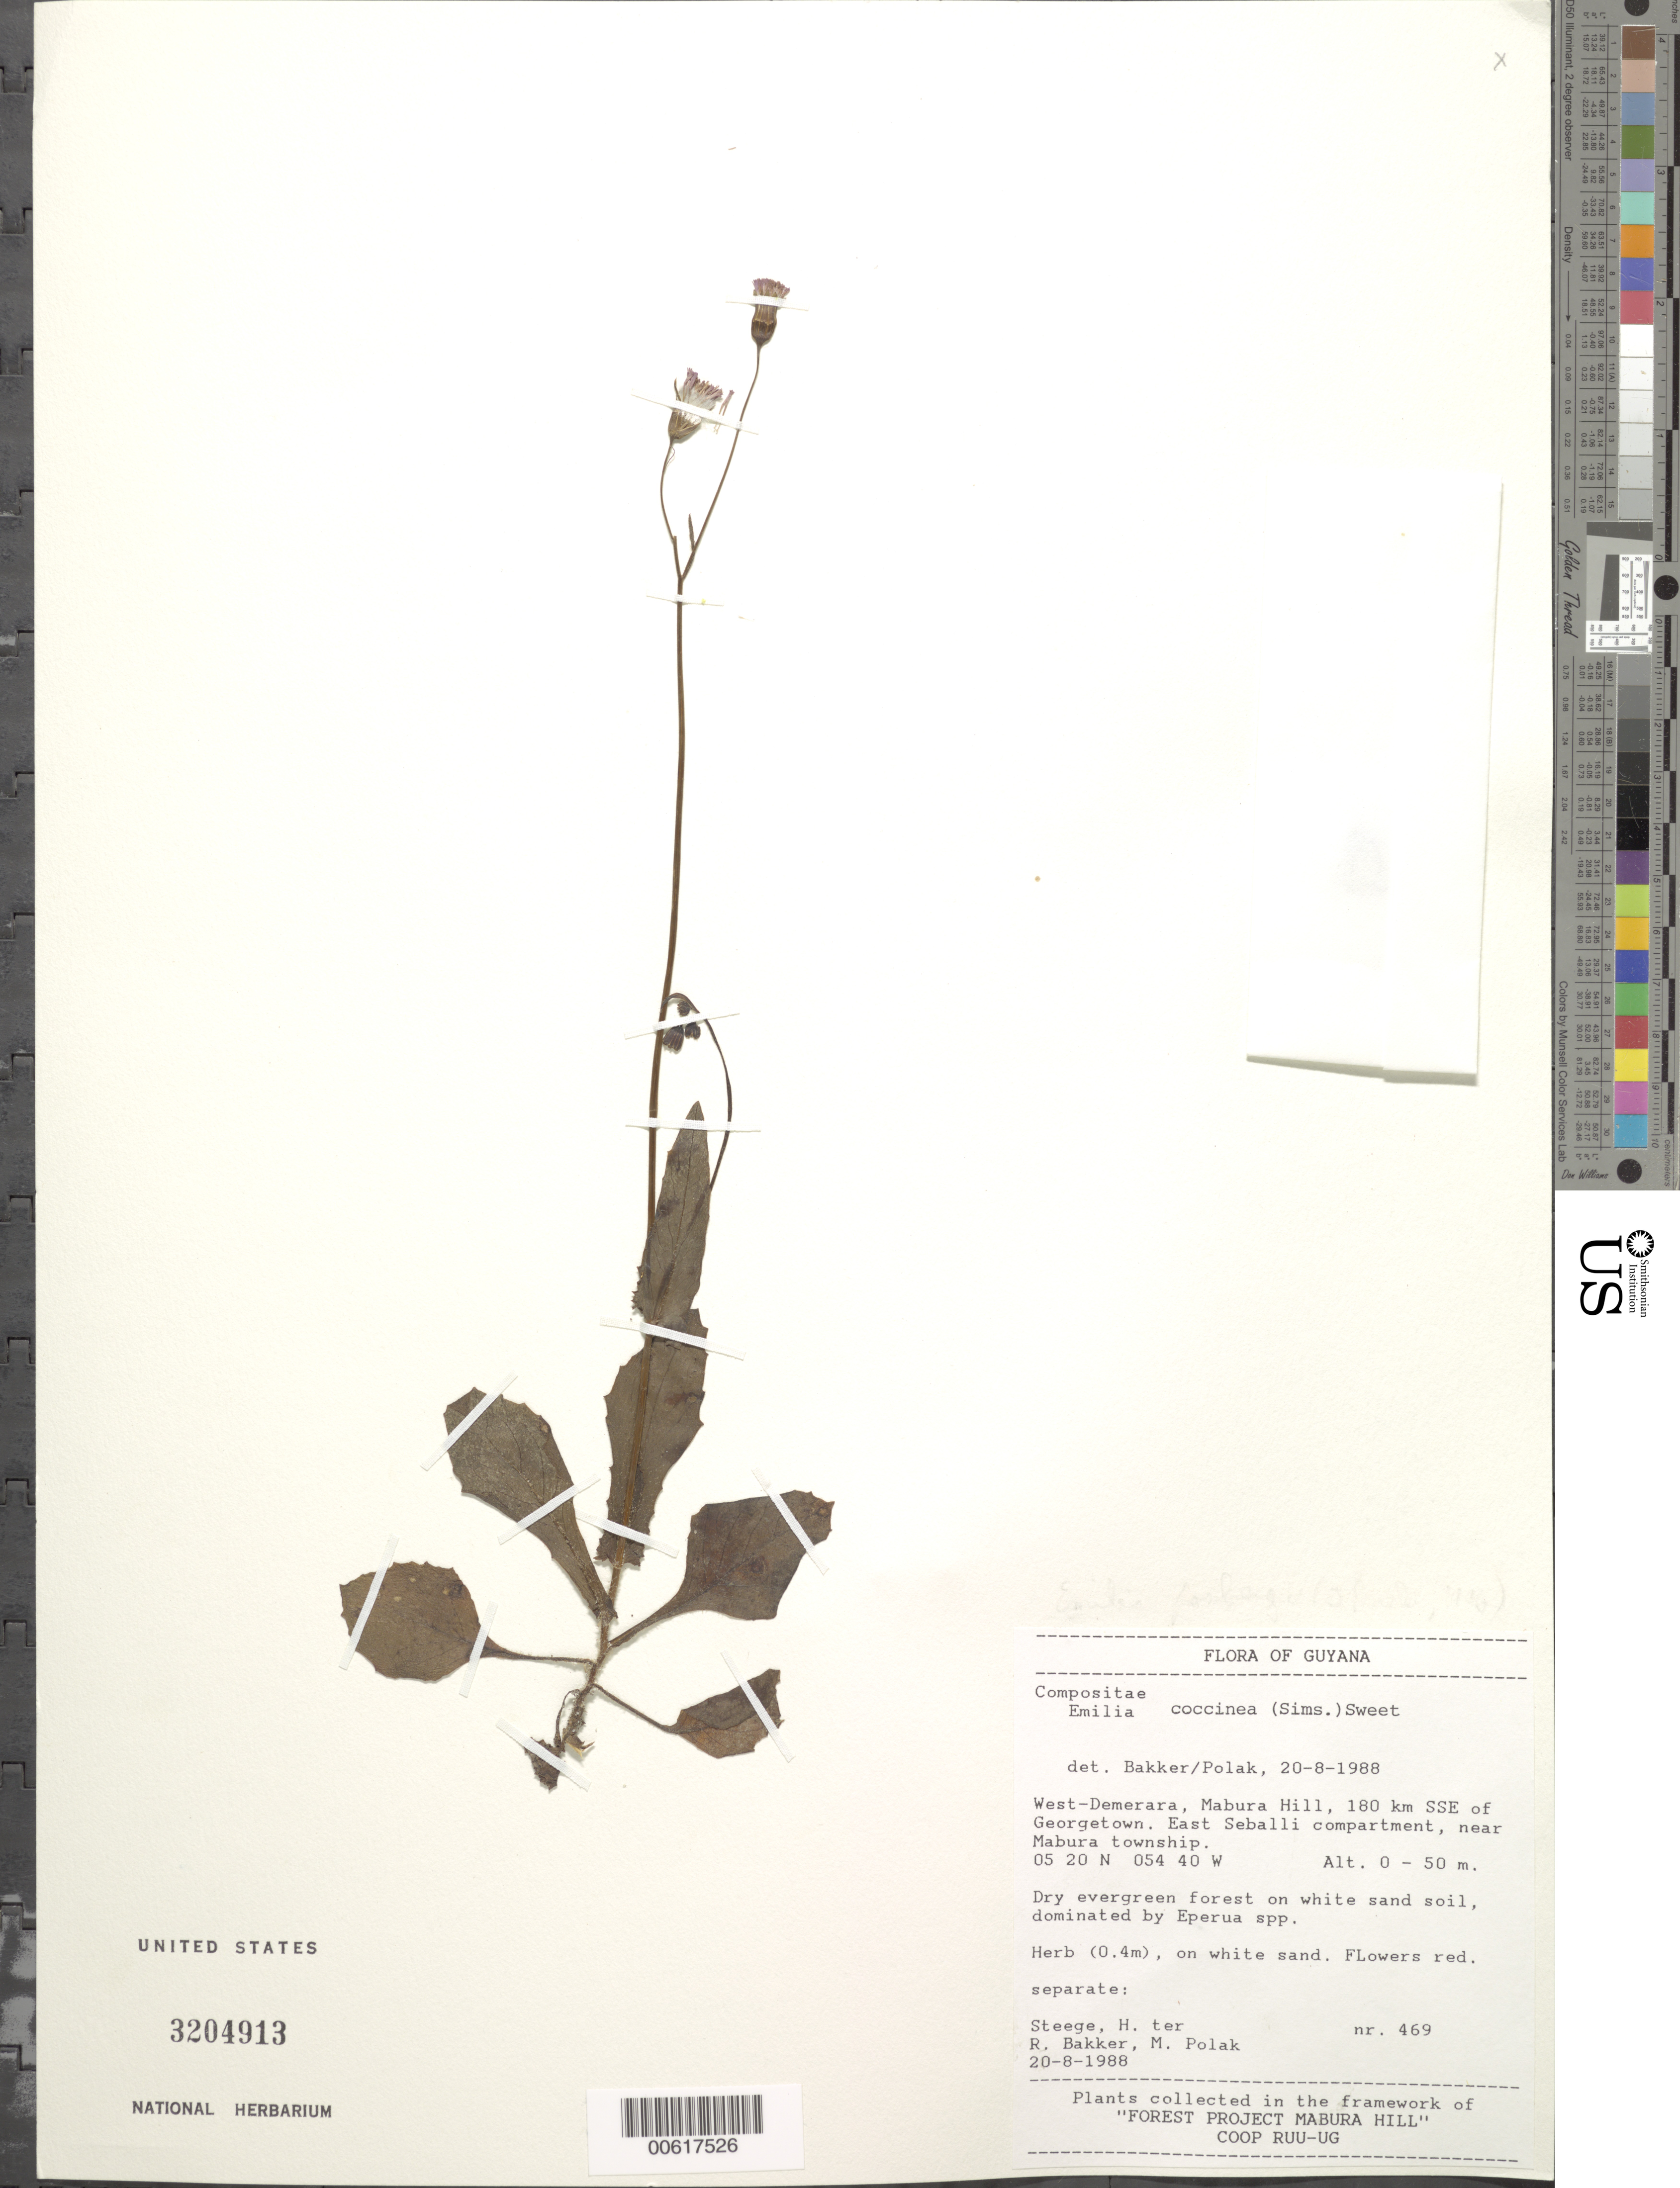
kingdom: Plantae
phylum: Tracheophyta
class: Magnoliopsida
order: Asterales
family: Asteraceae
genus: Emilia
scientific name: Emilia coccinea (Sims) Sweet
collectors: H. ter Steege, R. Bakker & M. Polak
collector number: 469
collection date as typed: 20-Aug-88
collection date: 1988-08-20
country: Guyana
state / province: U. Demerara-Berbice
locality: Mabura Hill, 180 km SSE of Georgetown, East Seballi compartment, near Mabura Township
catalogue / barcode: US 3204913